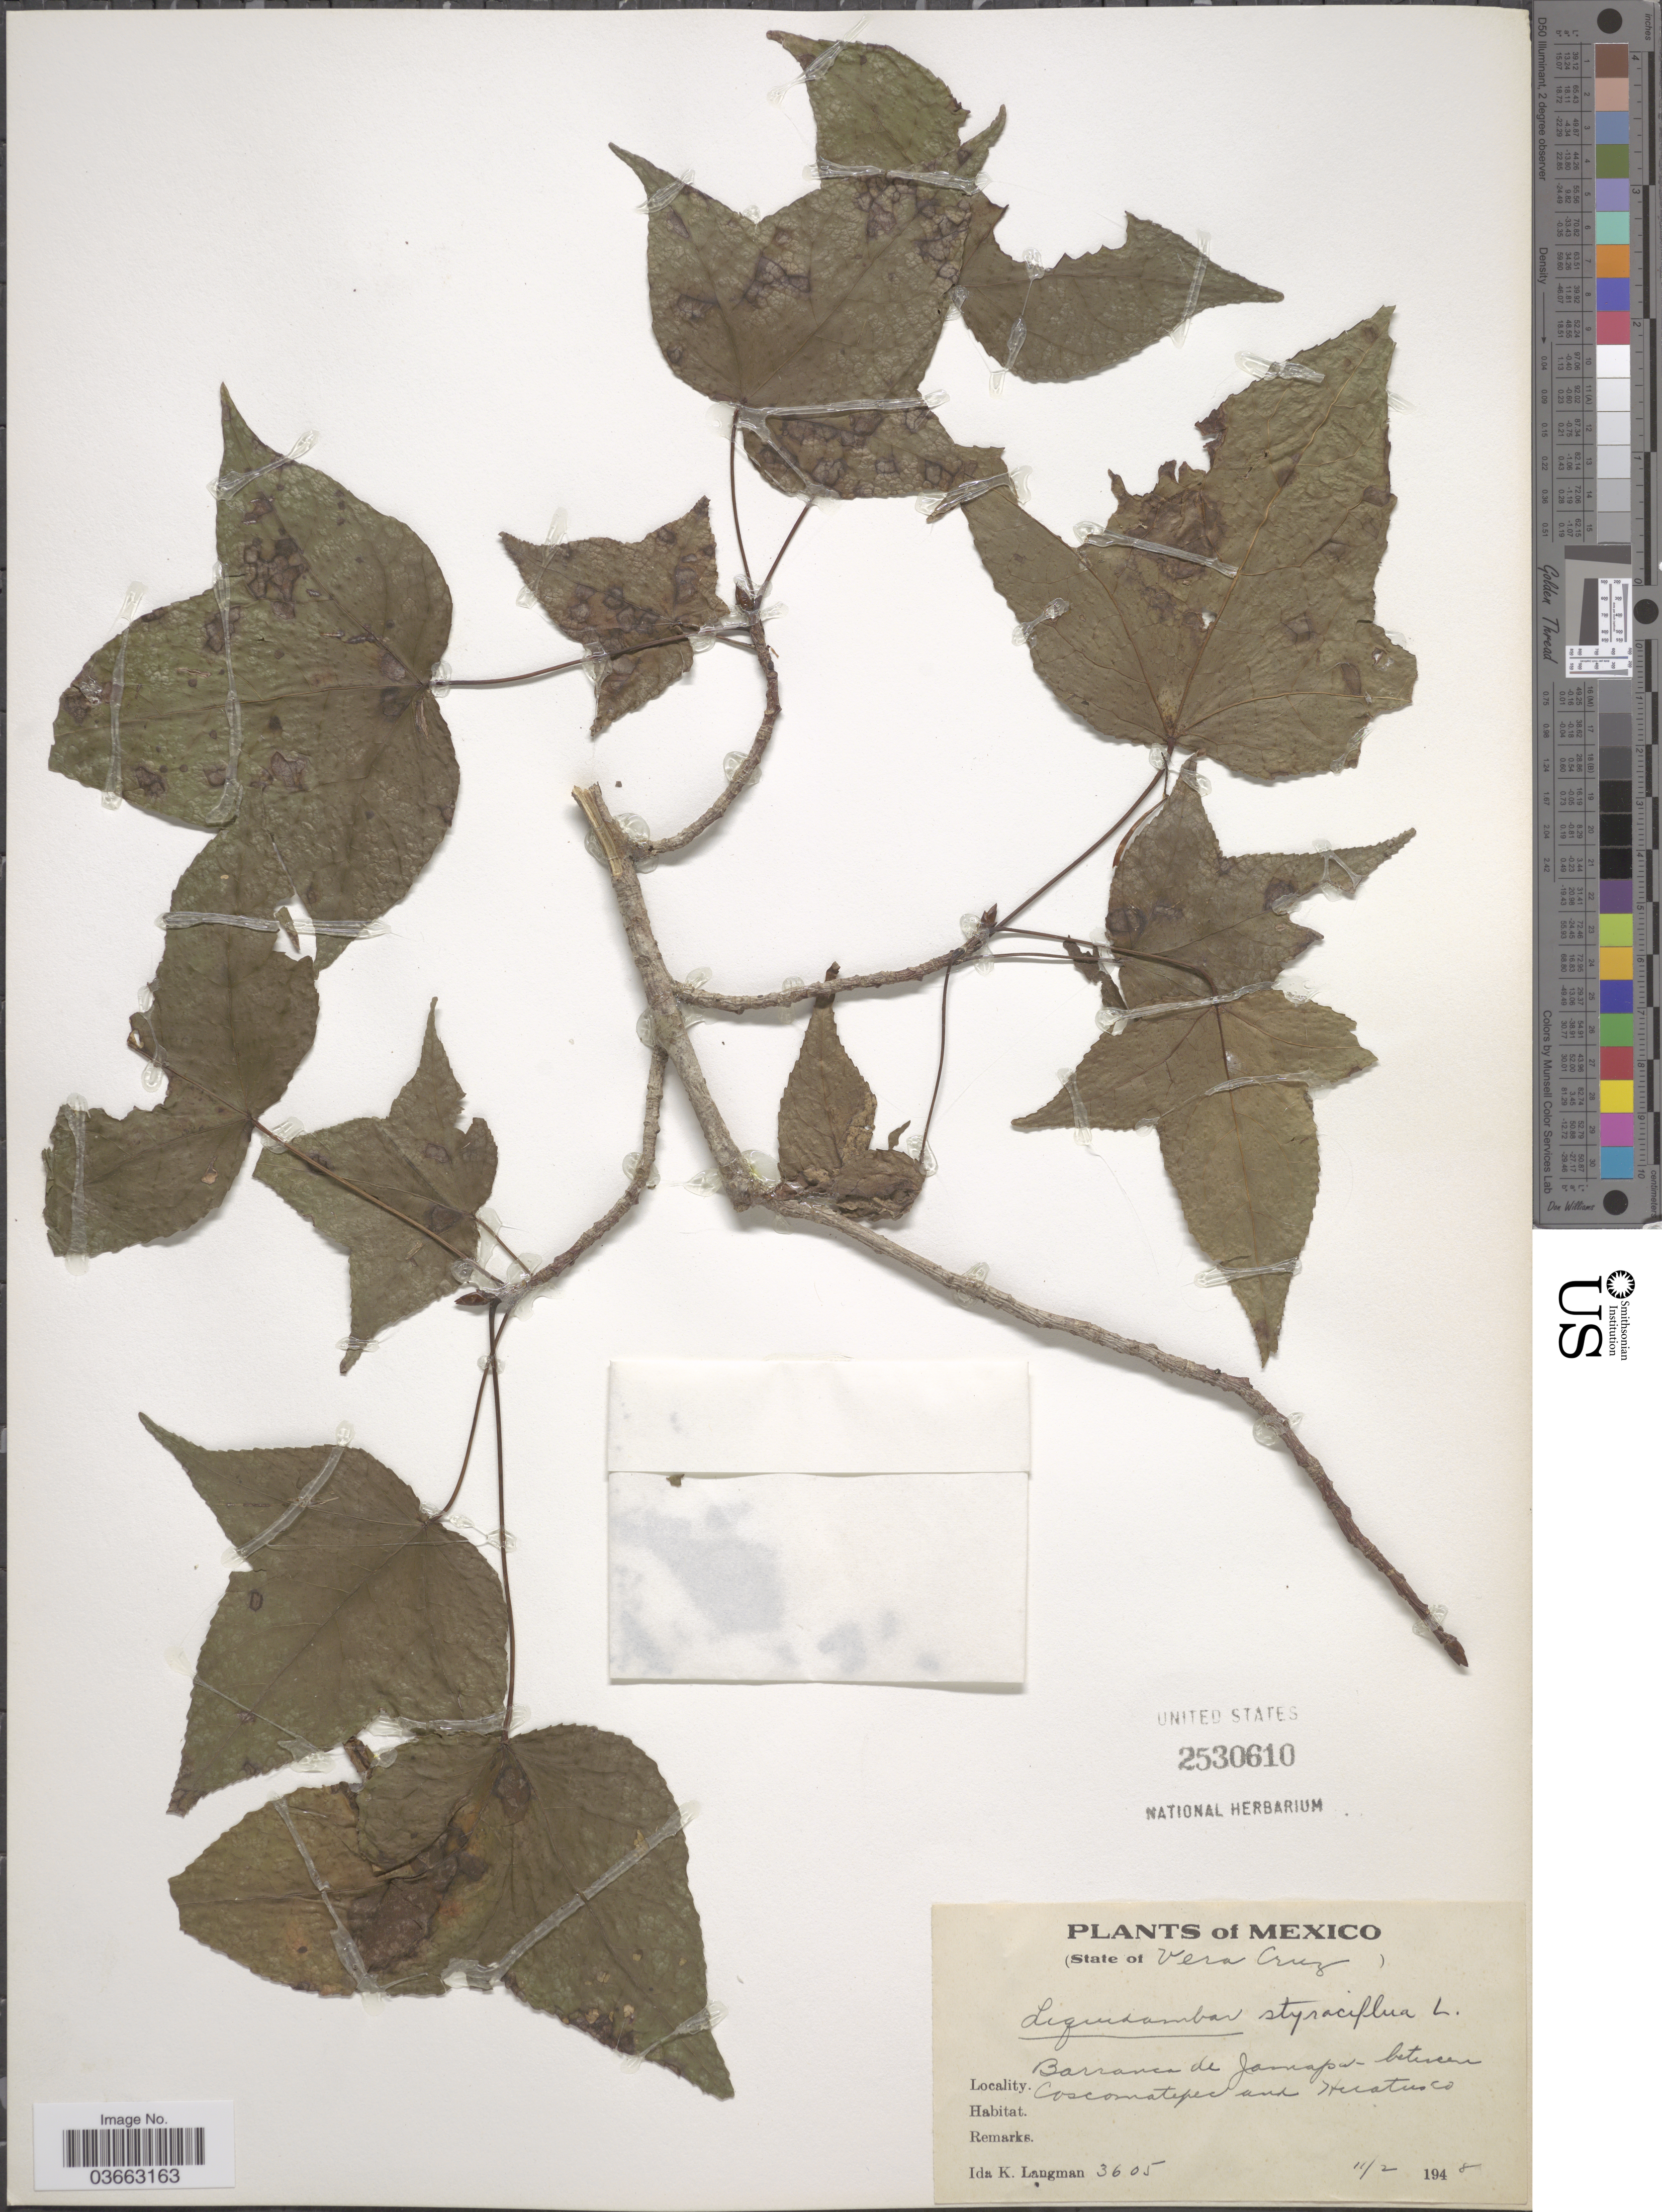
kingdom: Plantae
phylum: Tracheophyta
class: Magnoliopsida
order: Saxifragales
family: Altingiaceae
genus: Liquidambar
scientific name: Liquidambar styraciflua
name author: L.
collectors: I. K. Langman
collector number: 3605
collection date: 1948-02-11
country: Mexico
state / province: Veracruz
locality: State of Vera Cruz. Barranca de Jamapa between Coscomatepec and Huatusco.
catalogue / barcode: US 2530610